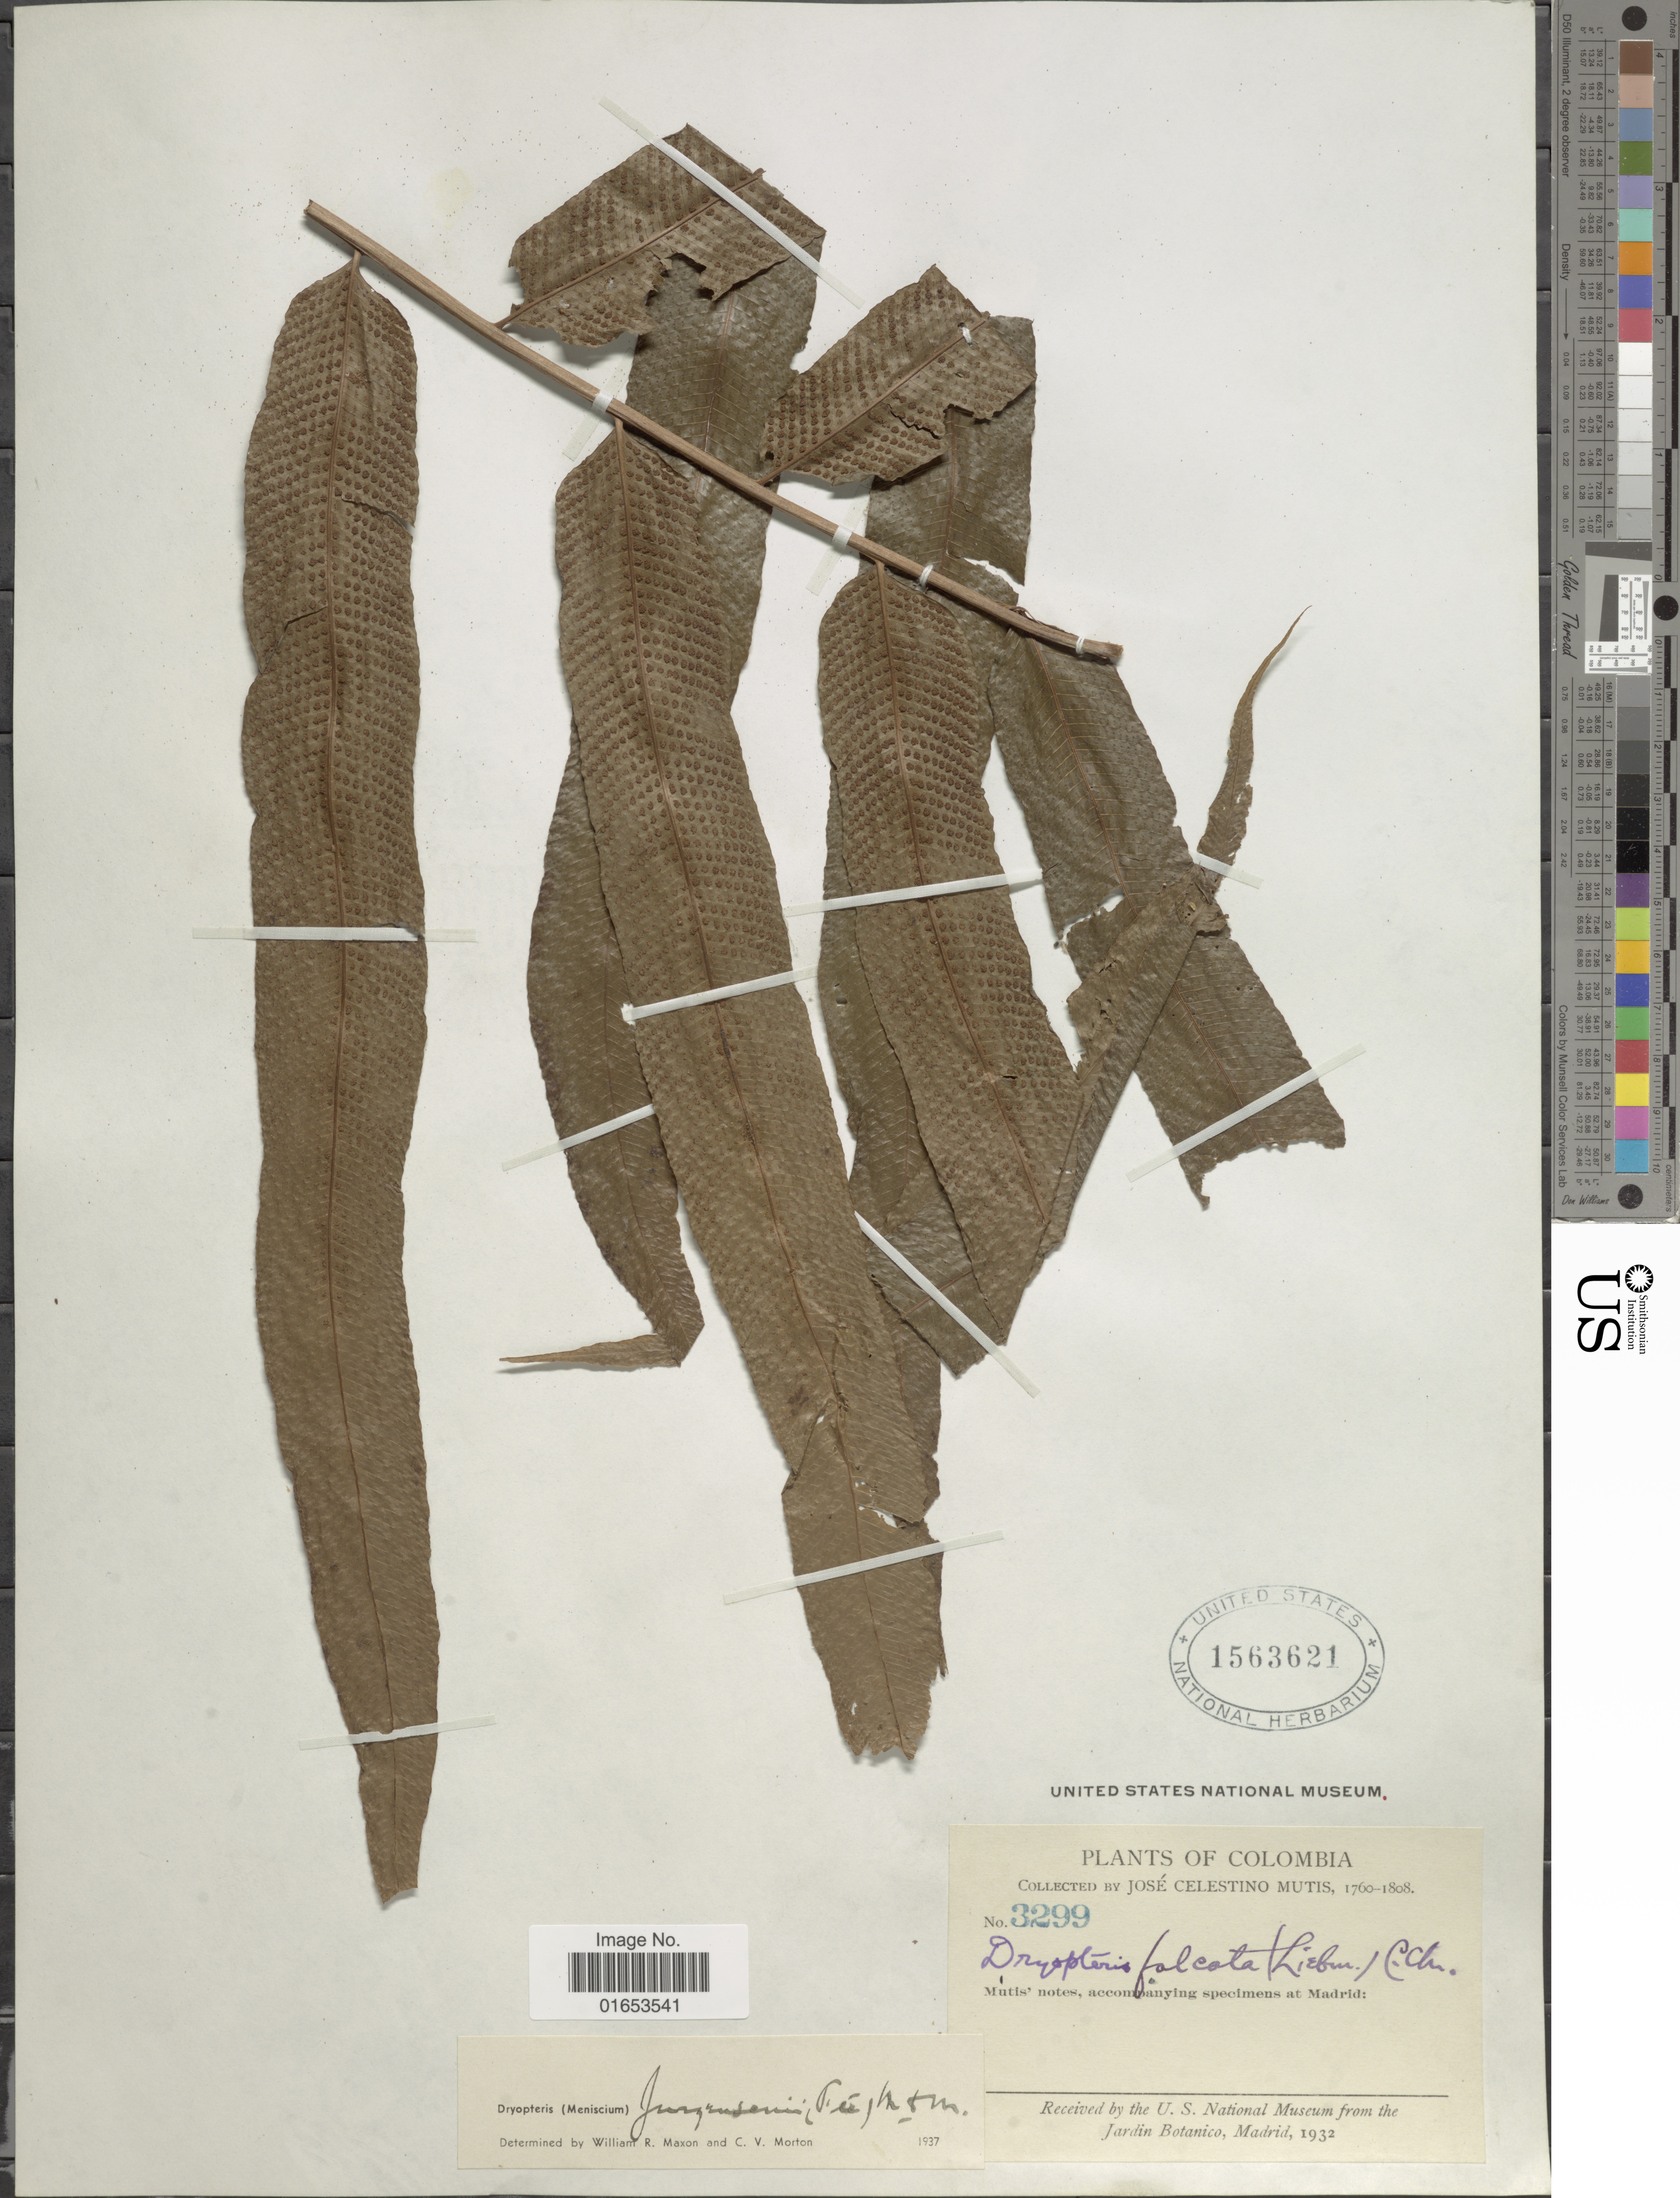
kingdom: Plantae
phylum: Tracheophyta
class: Polypodiopsida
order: Polypodiales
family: Thelypteridaceae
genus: Meniscium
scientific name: Meniscium falcatum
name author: Liebm.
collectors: J. C. B. Mutis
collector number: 3299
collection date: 1760/1808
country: Colombia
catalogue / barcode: US 1563621